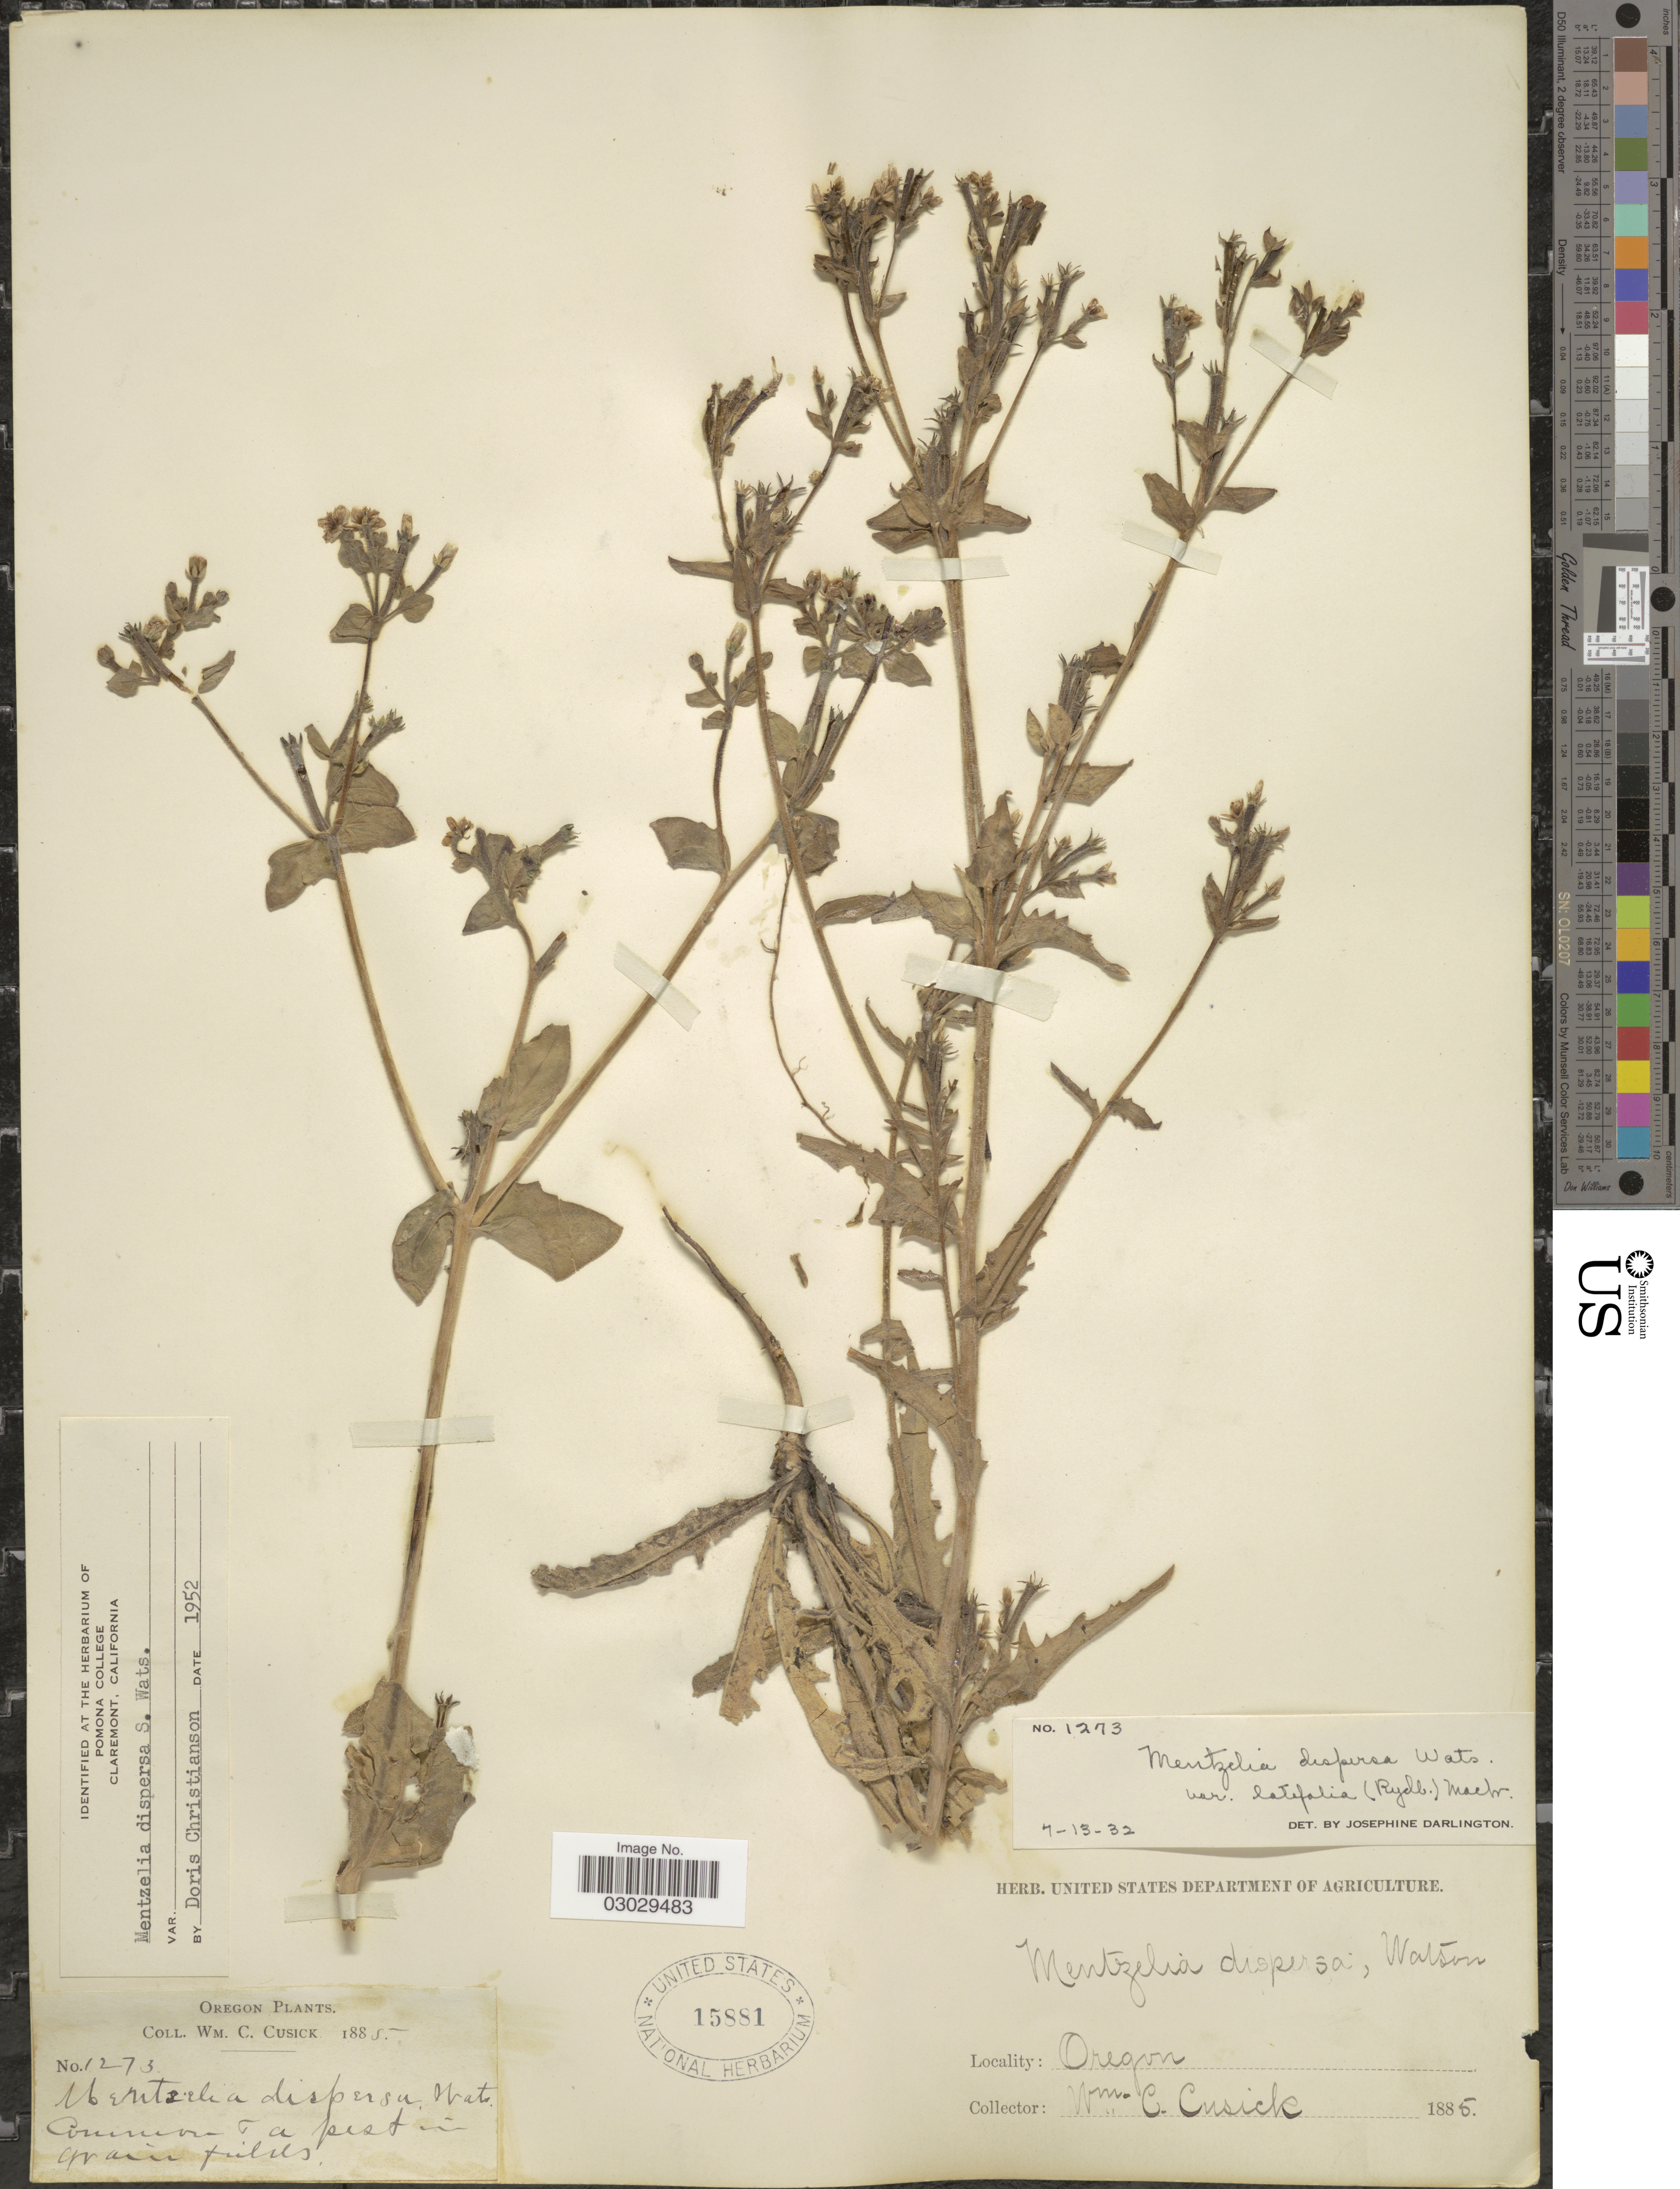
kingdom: Plantae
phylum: Tracheophyta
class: Magnoliopsida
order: Cornales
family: Loasaceae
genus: Mentzelia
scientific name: Mentzelia dispersa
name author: S. Watson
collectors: W. C. Cusick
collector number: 1273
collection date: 1885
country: United States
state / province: Oregon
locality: In grain fields.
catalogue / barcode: US 15881